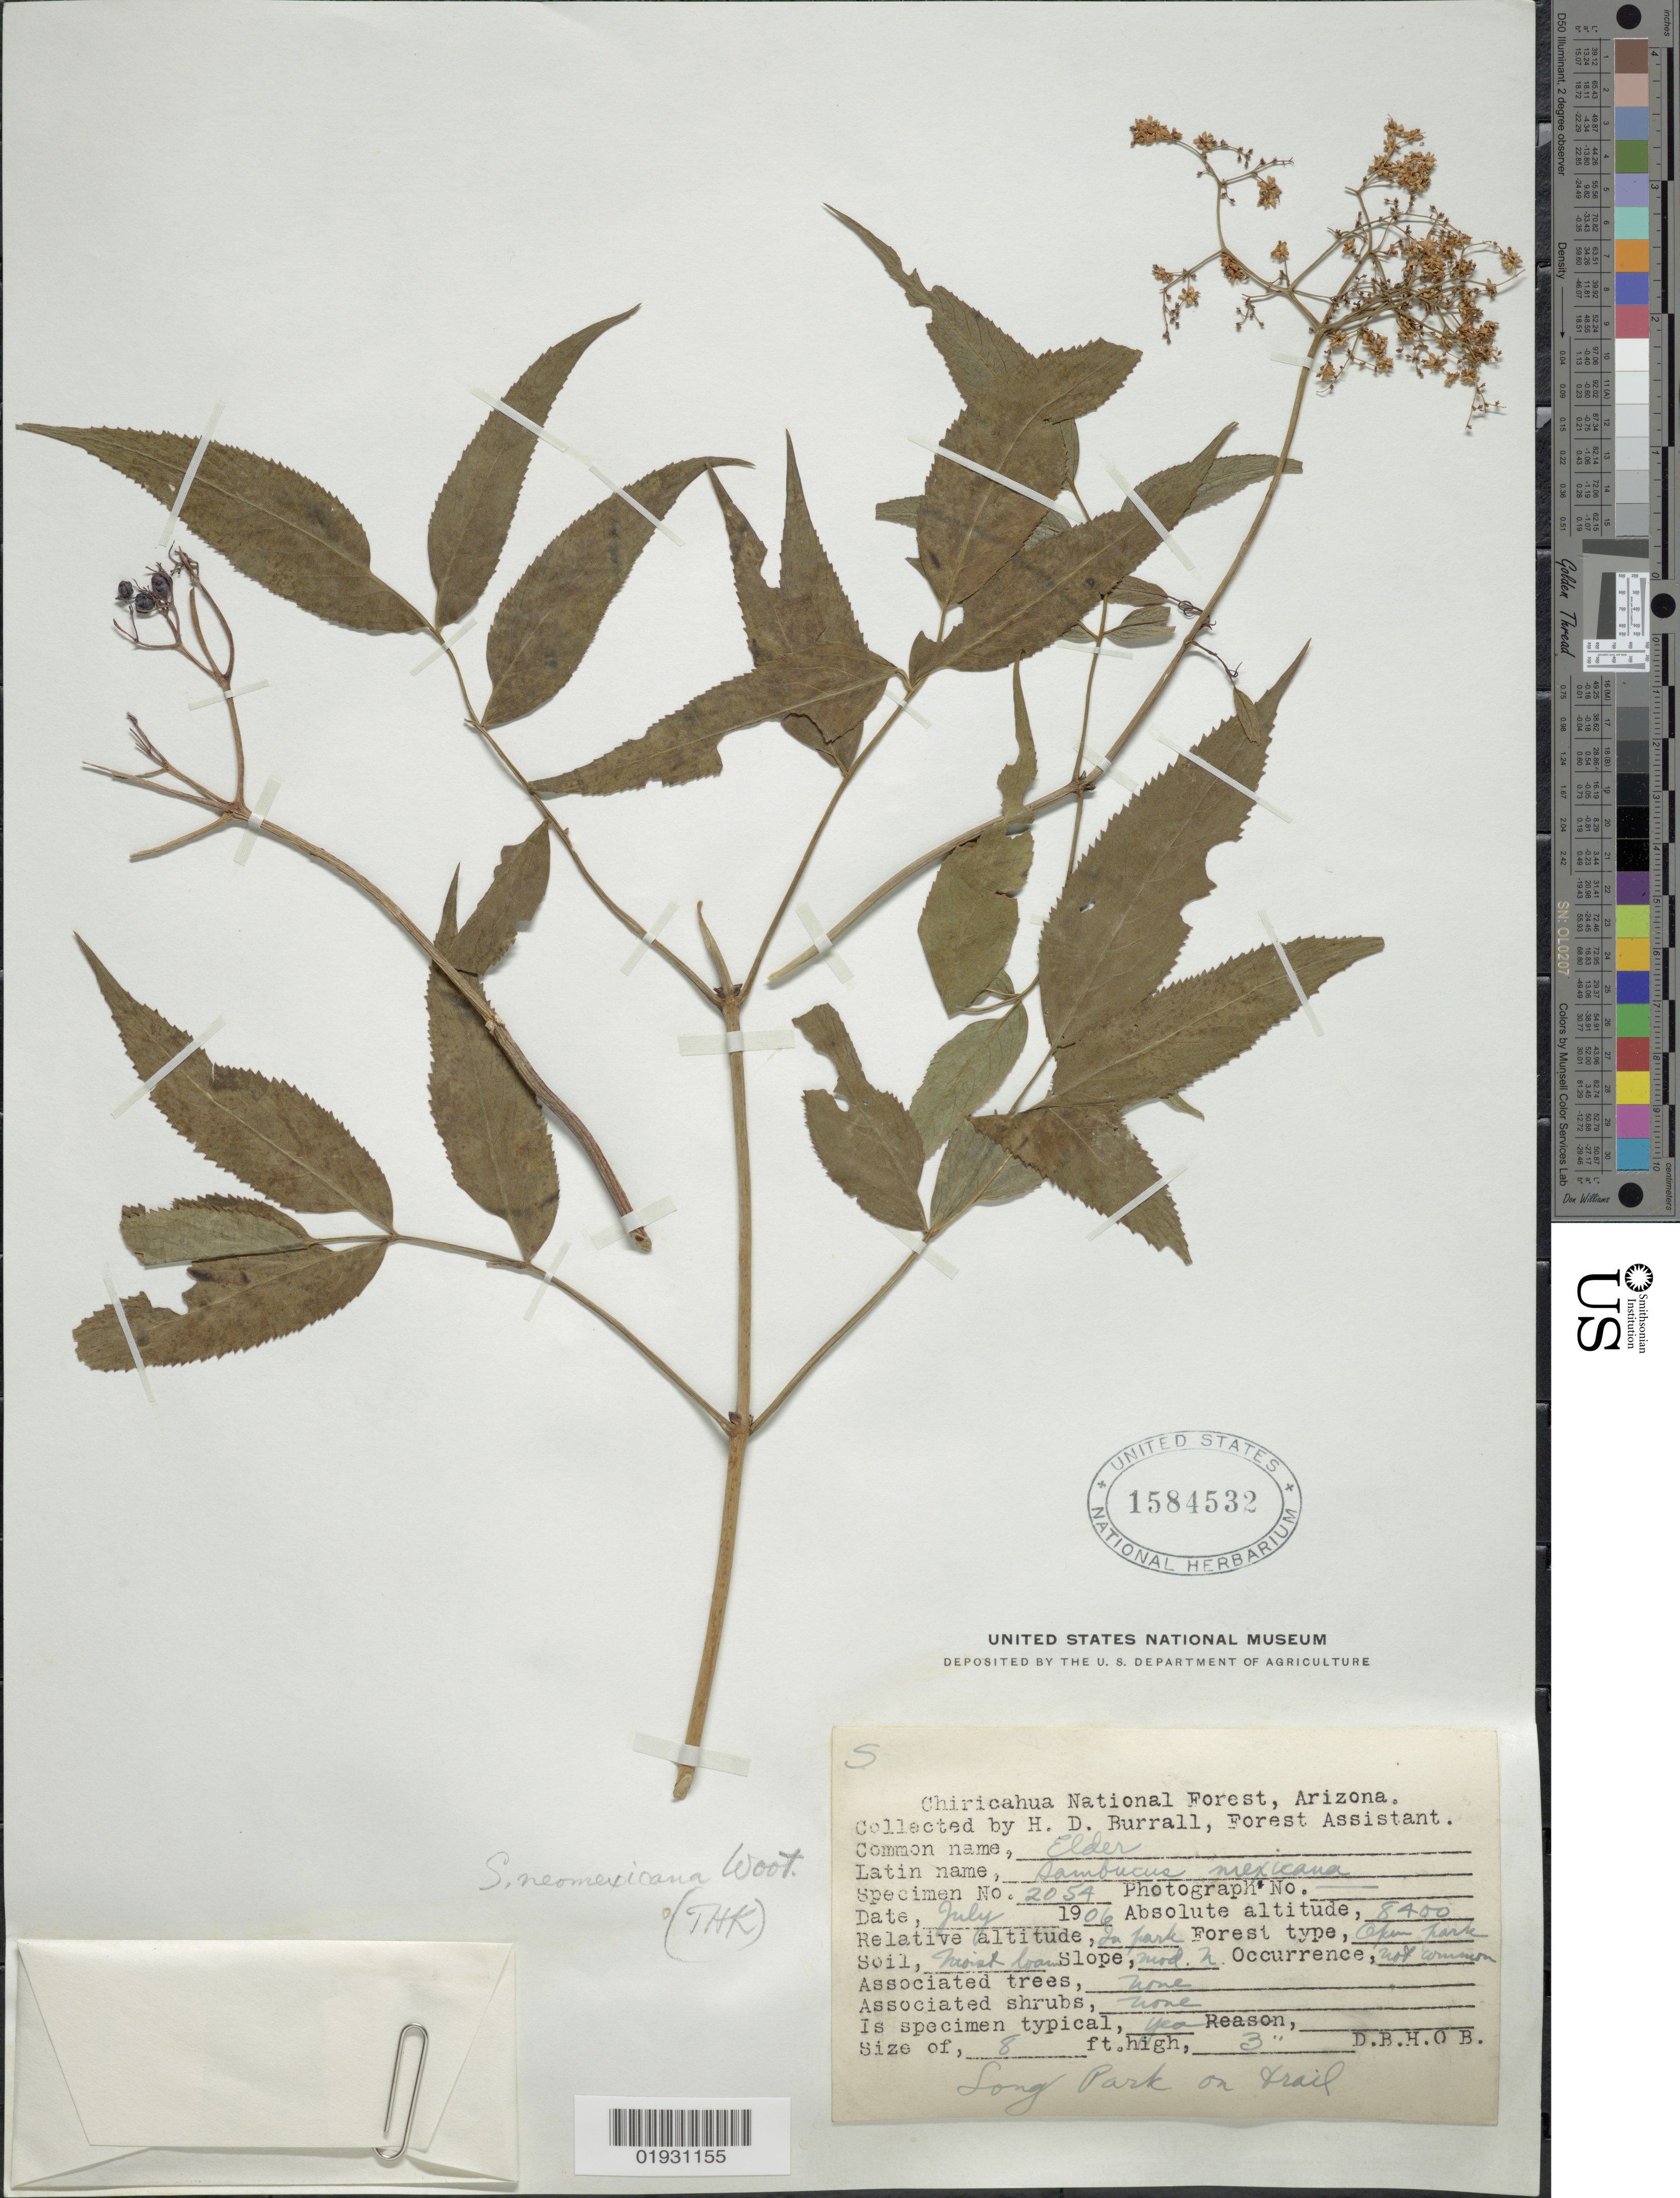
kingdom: Plantae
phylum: Tracheophyta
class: Magnoliopsida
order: Dipsacales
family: Viburnaceae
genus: Sambucus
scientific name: Sambucus neo-mexicana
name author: Wooton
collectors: H. Burrall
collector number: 2054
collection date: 1906-07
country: United States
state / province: Arizona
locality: Chiricahua National Forest. Long Park on trail.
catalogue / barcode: US 1584532